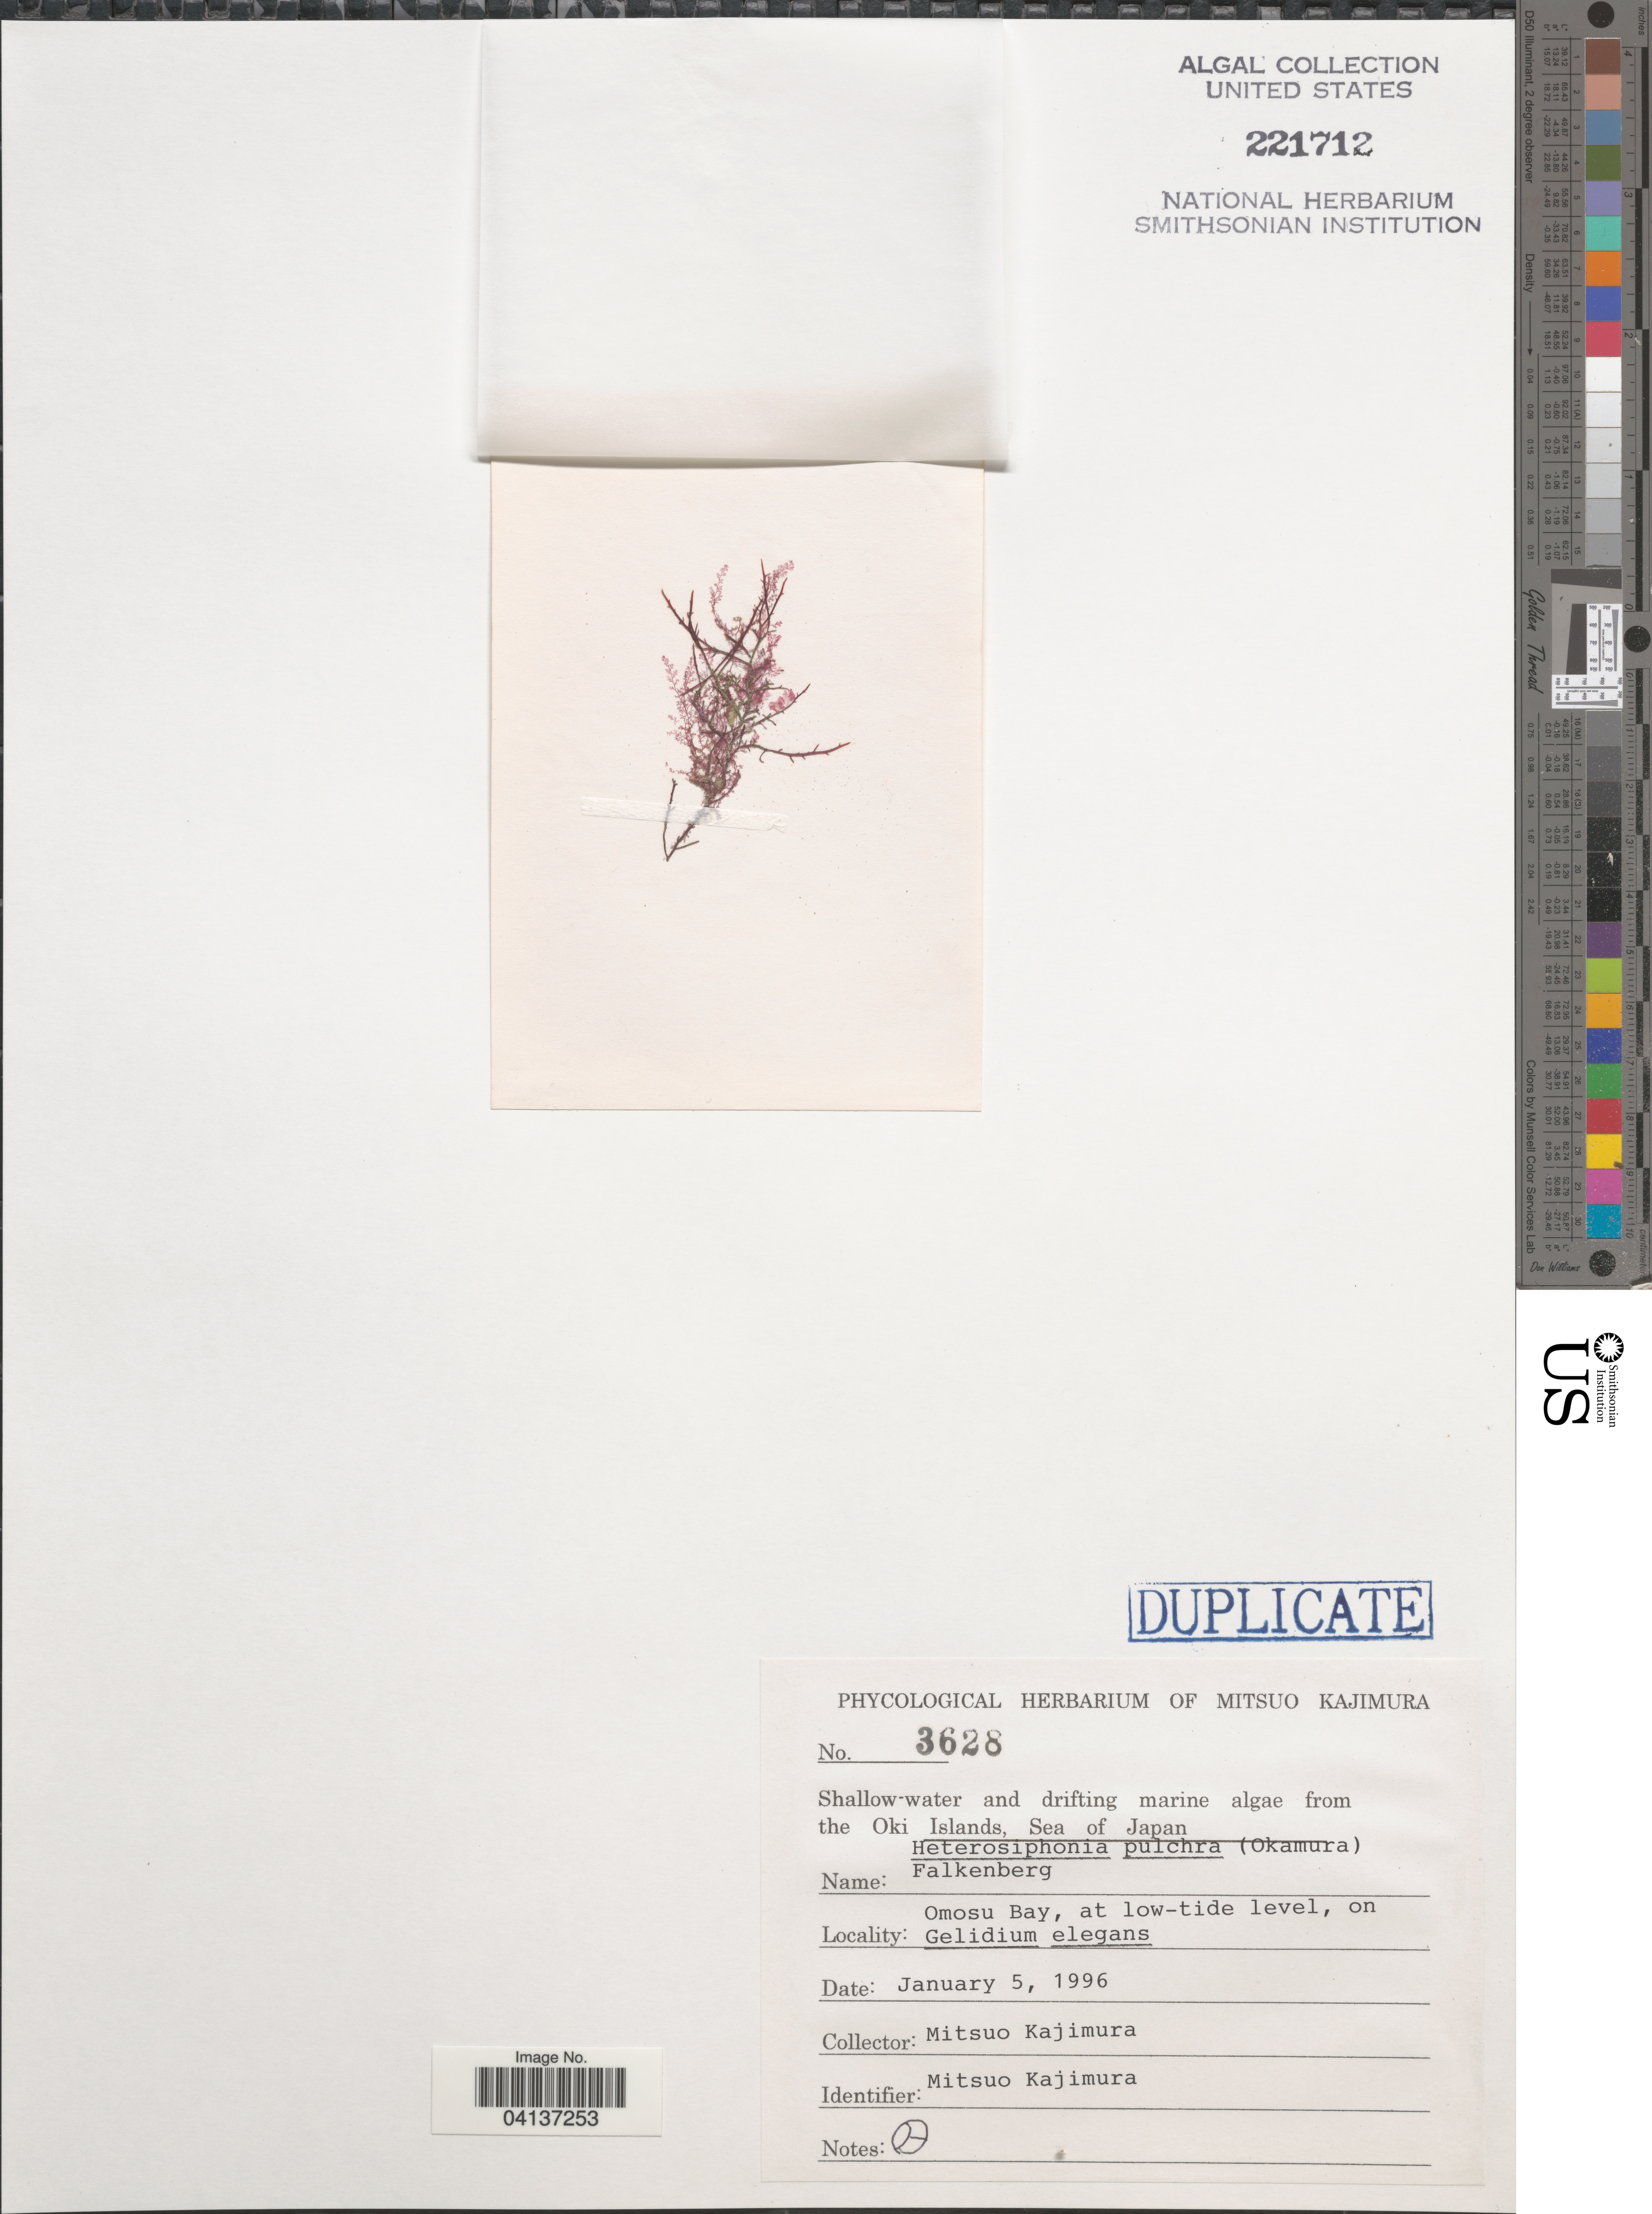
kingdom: Plantae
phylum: Rhodophyta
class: Florideophyceae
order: Ceramiales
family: Dasyaceae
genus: Heterosiphonia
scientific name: Heterosiphonia pulchra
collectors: M. Kajimura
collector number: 3628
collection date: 1996-01-05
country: Japan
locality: The Oki Islands, Sea of Japan. Omosu Bay.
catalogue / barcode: US 221712